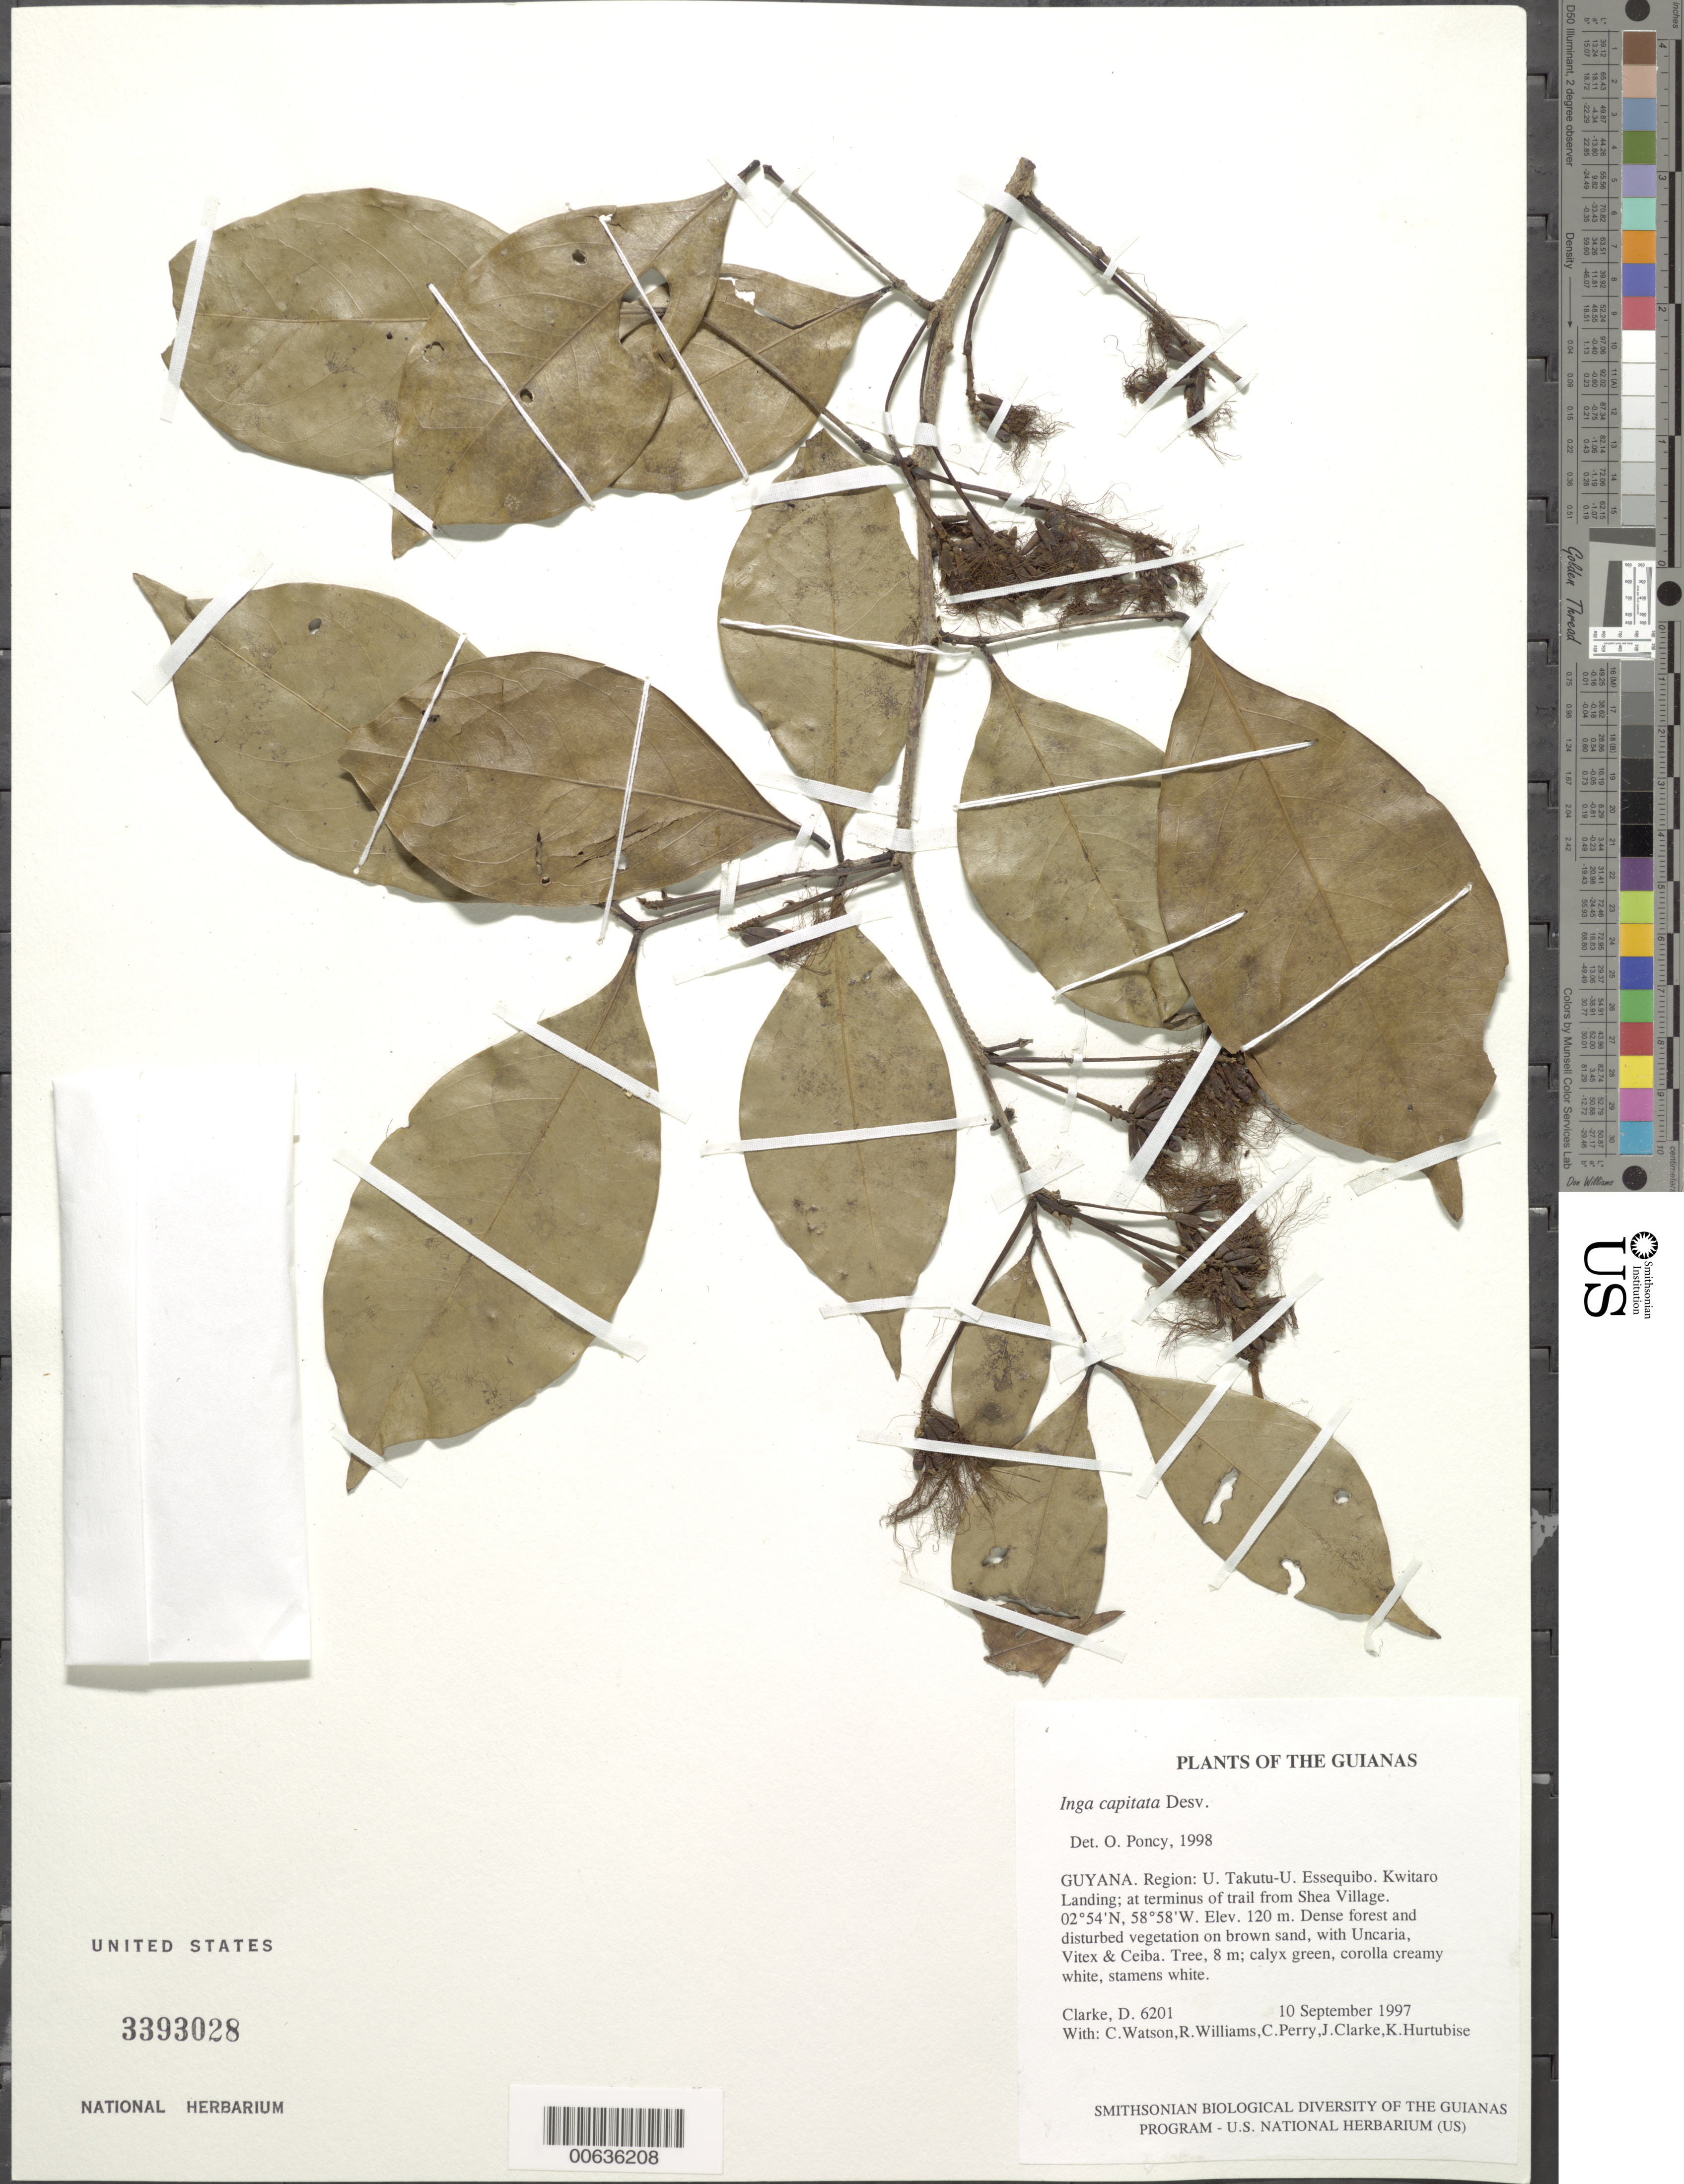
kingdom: Plantae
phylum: Tracheophyta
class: Magnoliopsida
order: Fabales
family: Fabaceae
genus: Inga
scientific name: Inga capitata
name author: Desv.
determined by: Poncy, O.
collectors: H. D. Clarke, C. Watson, R. Williams, C. Perry, J. Clarke & K. Hurtubise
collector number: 6201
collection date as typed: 10 September 1997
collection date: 1997-09-10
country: Guyana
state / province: U. Takutu-U. Essequibo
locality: Kwitaro Landing; at terminus of trail from Shea Village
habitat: Dense forest and disturbed vegetation on brown sand, with Uncaria, Vitex & Ceiba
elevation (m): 120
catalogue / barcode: US 3393028